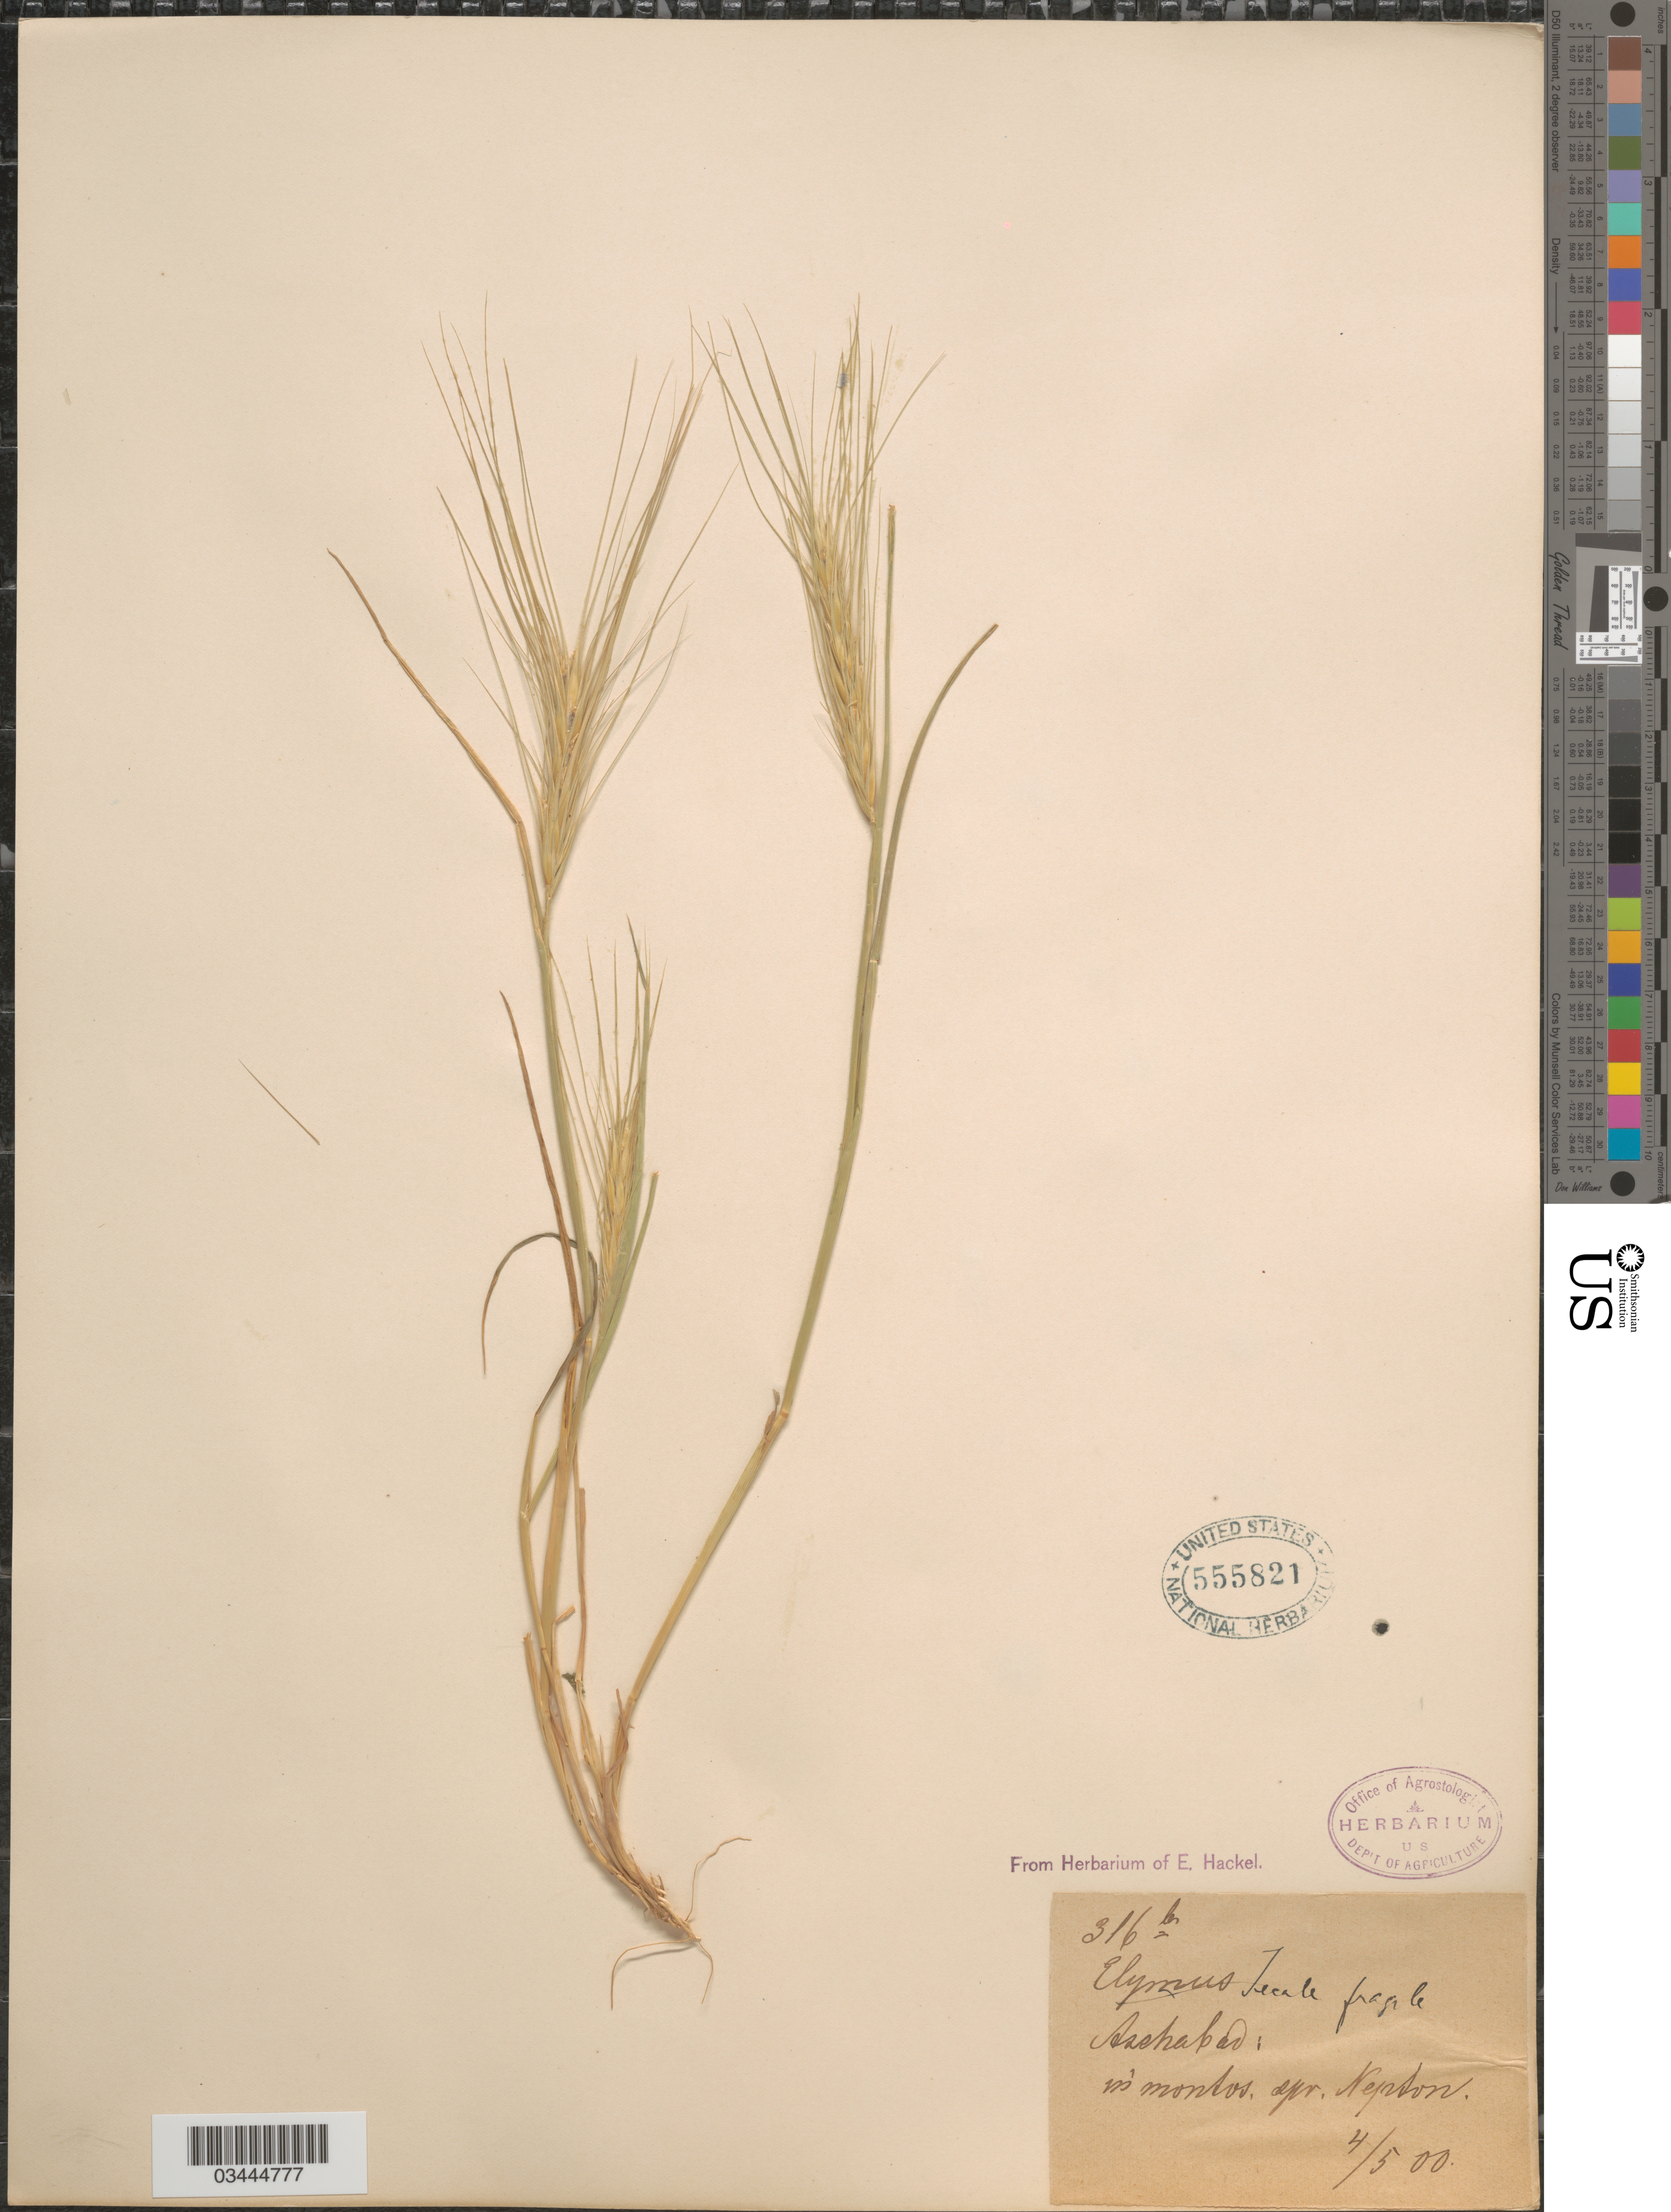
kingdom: Plantae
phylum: Tracheophyta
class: Liliopsida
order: Poales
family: Poaceae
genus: Secale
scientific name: Secale sylvestre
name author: Host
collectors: ex herb. E. Hackel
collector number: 316b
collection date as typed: Transcribed d/m/y: 4/5/0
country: Turkmenistan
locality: Aschabad: in montos. spr. Nepton.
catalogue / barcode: US 555821